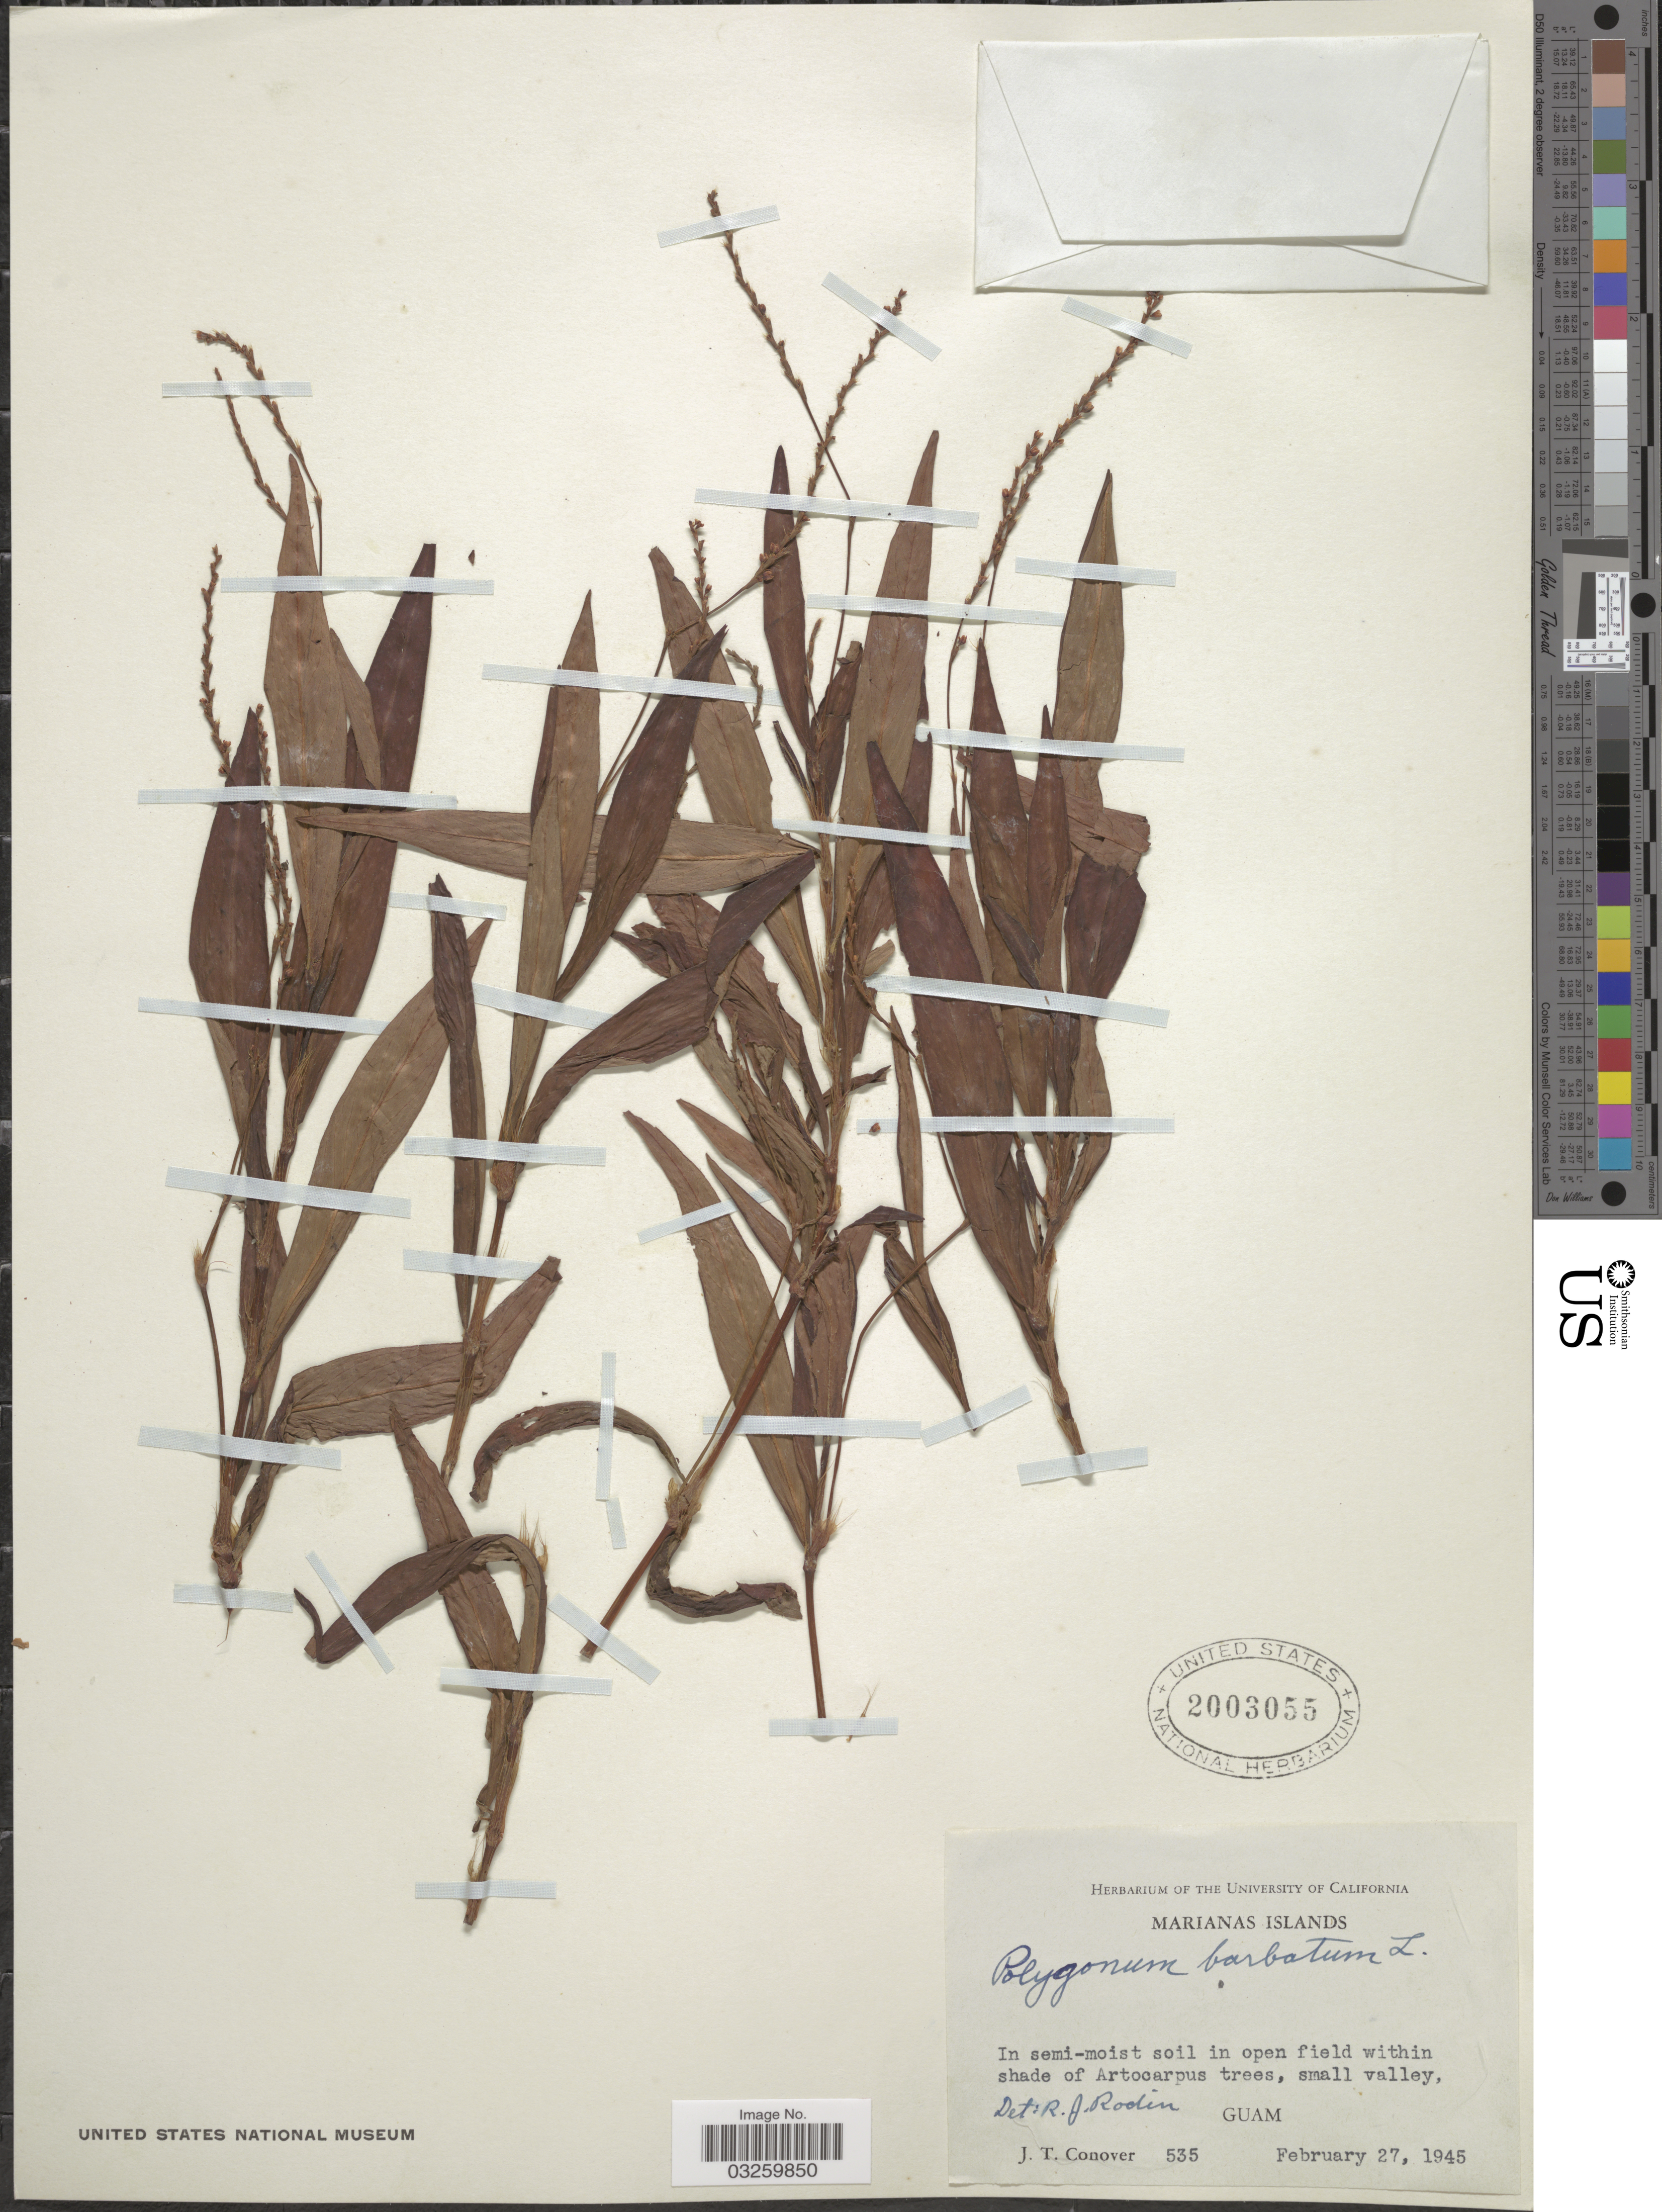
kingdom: Plantae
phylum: Tracheophyta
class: Magnoliopsida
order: Caryophyllales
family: Polygonaceae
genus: Persicaria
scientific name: Persicaria barbata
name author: (L.) H. Hara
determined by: Wagner, W. L., (BOT), Smithsonian Institution - National Museum of Natural History (UNITED STATES)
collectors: J. T. Conover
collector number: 535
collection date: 1945-02-27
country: Guam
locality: Marianas Islands.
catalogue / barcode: US 2003055